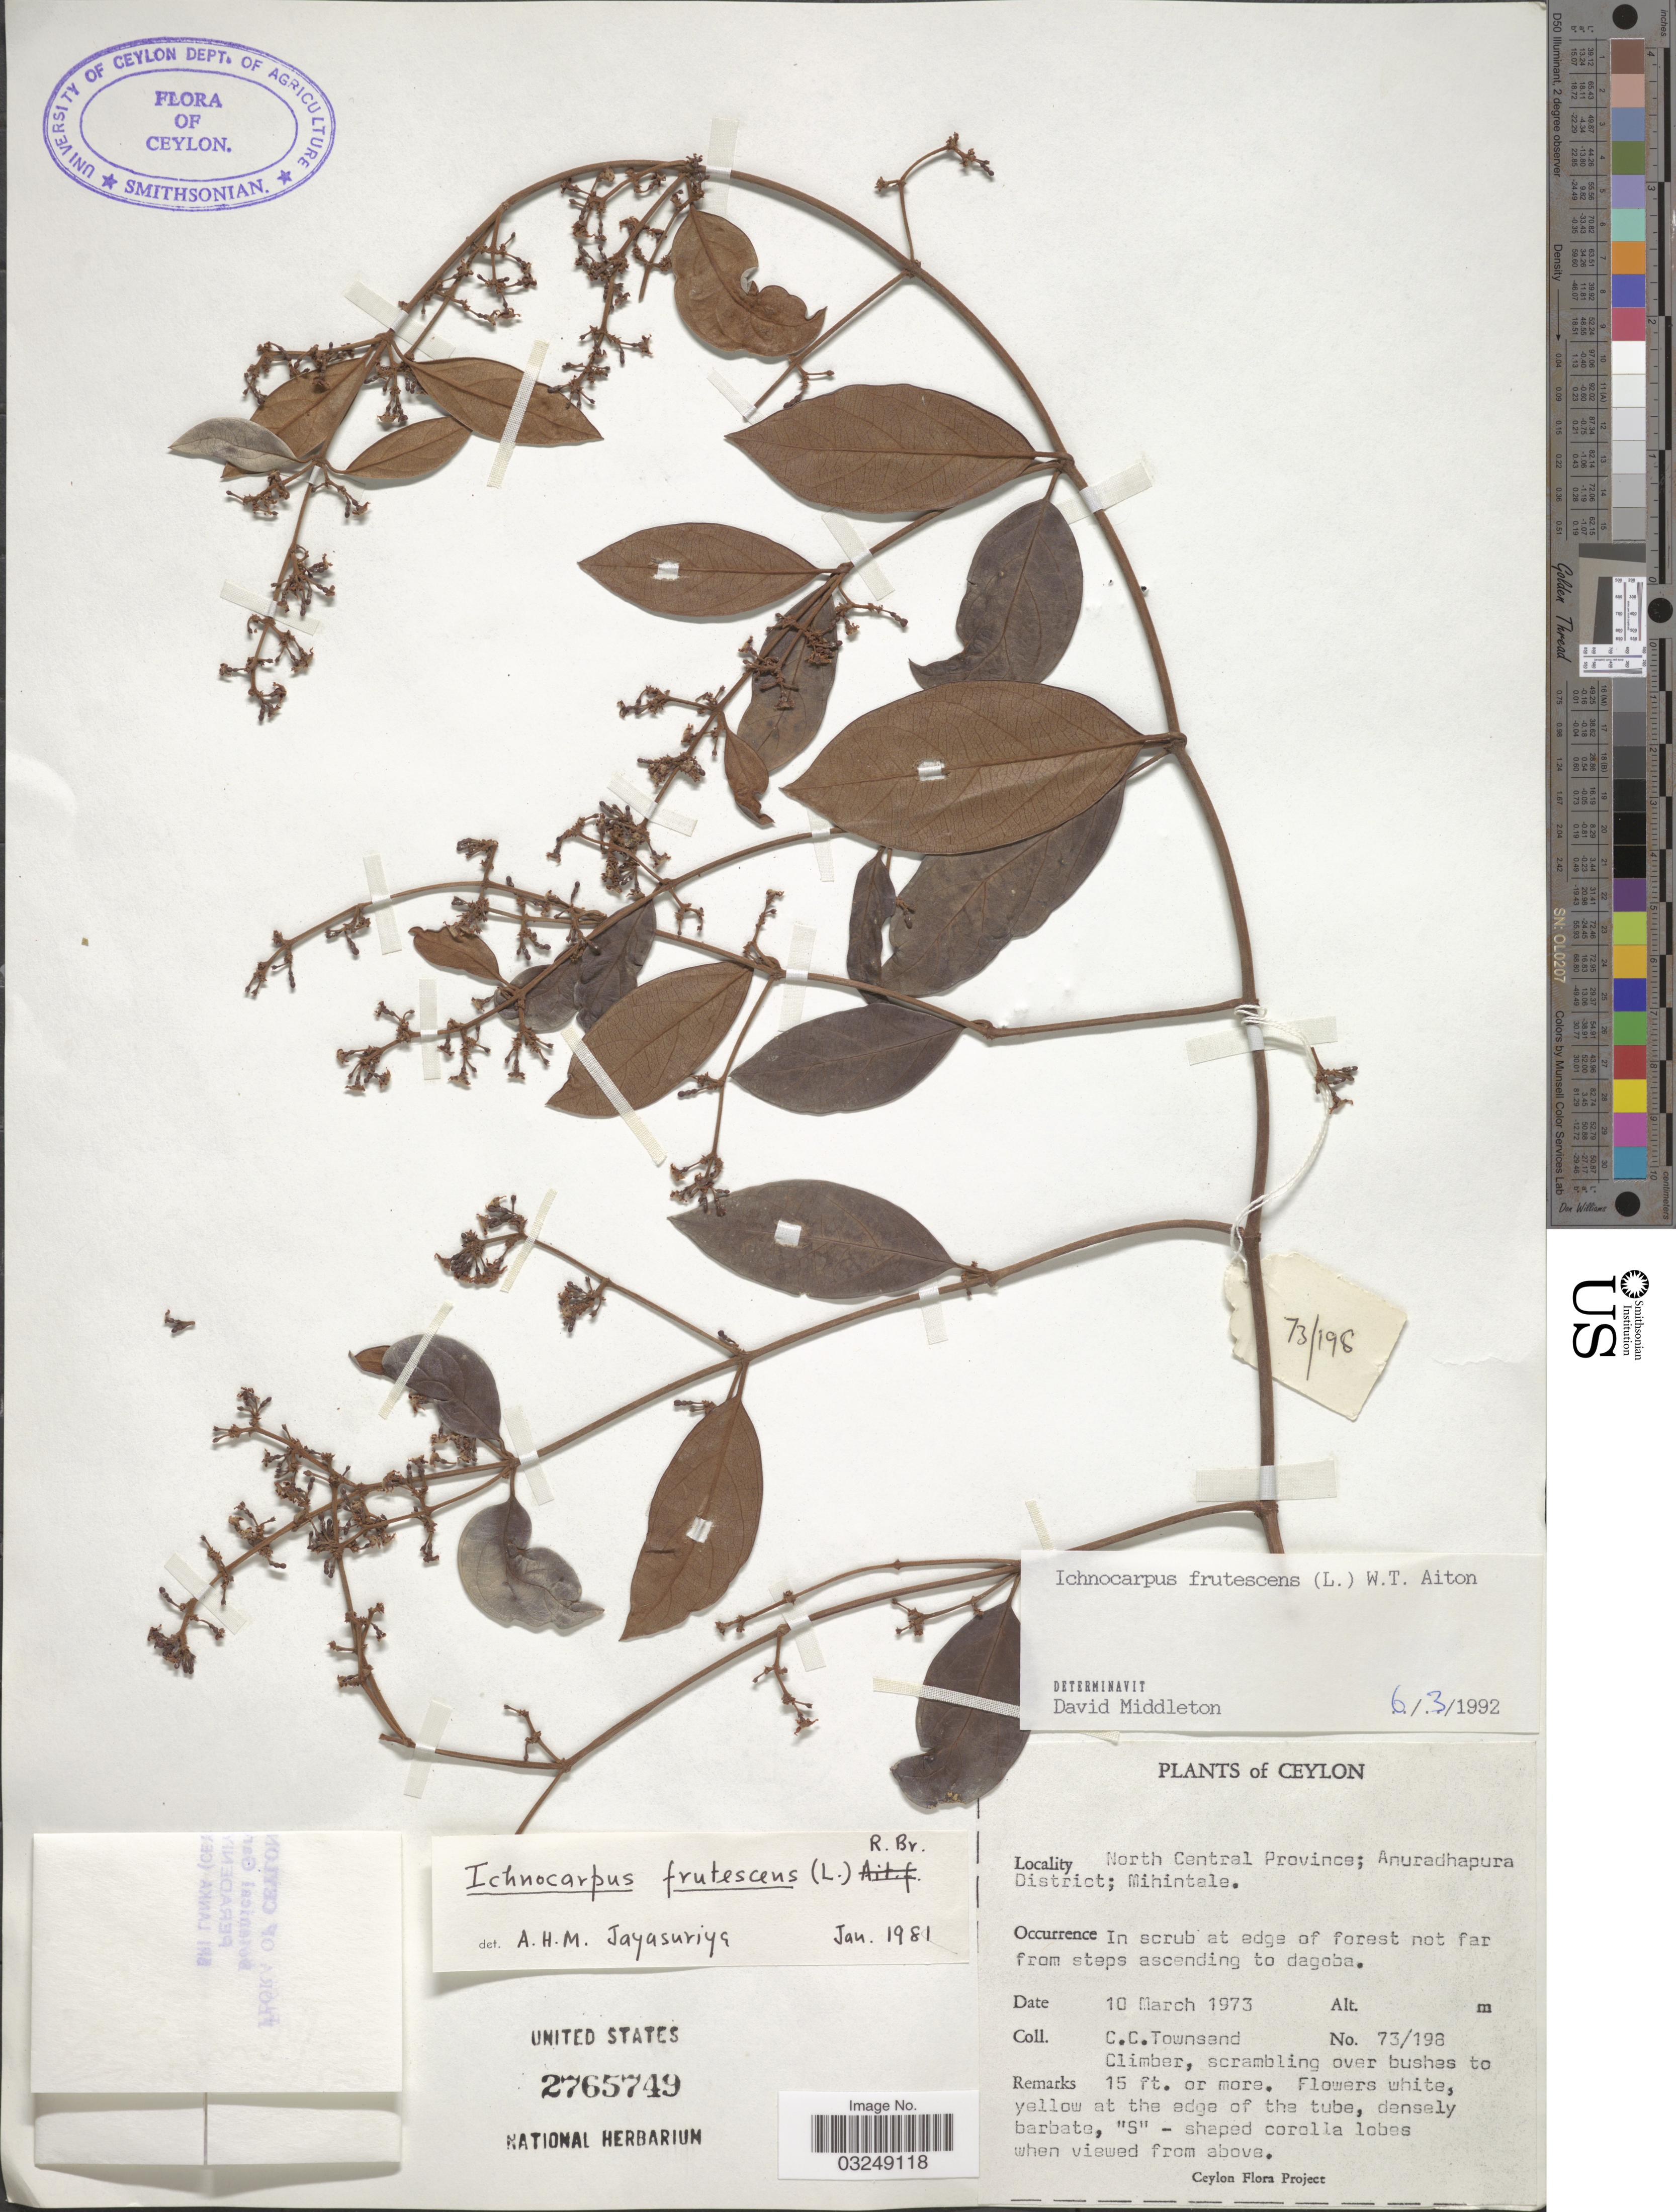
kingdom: Plantae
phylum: Tracheophyta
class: Magnoliopsida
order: Gentianales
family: Apocynaceae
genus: Ichnocarpus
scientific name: Ichnocarpus frutescens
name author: (L.) W.T. Aiton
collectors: C. Townsand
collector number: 73/198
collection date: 1973-03-10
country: Sri Lanka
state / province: North Central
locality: Ceylon. Anuradhapura District; Mihintale.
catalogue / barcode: US 2765749